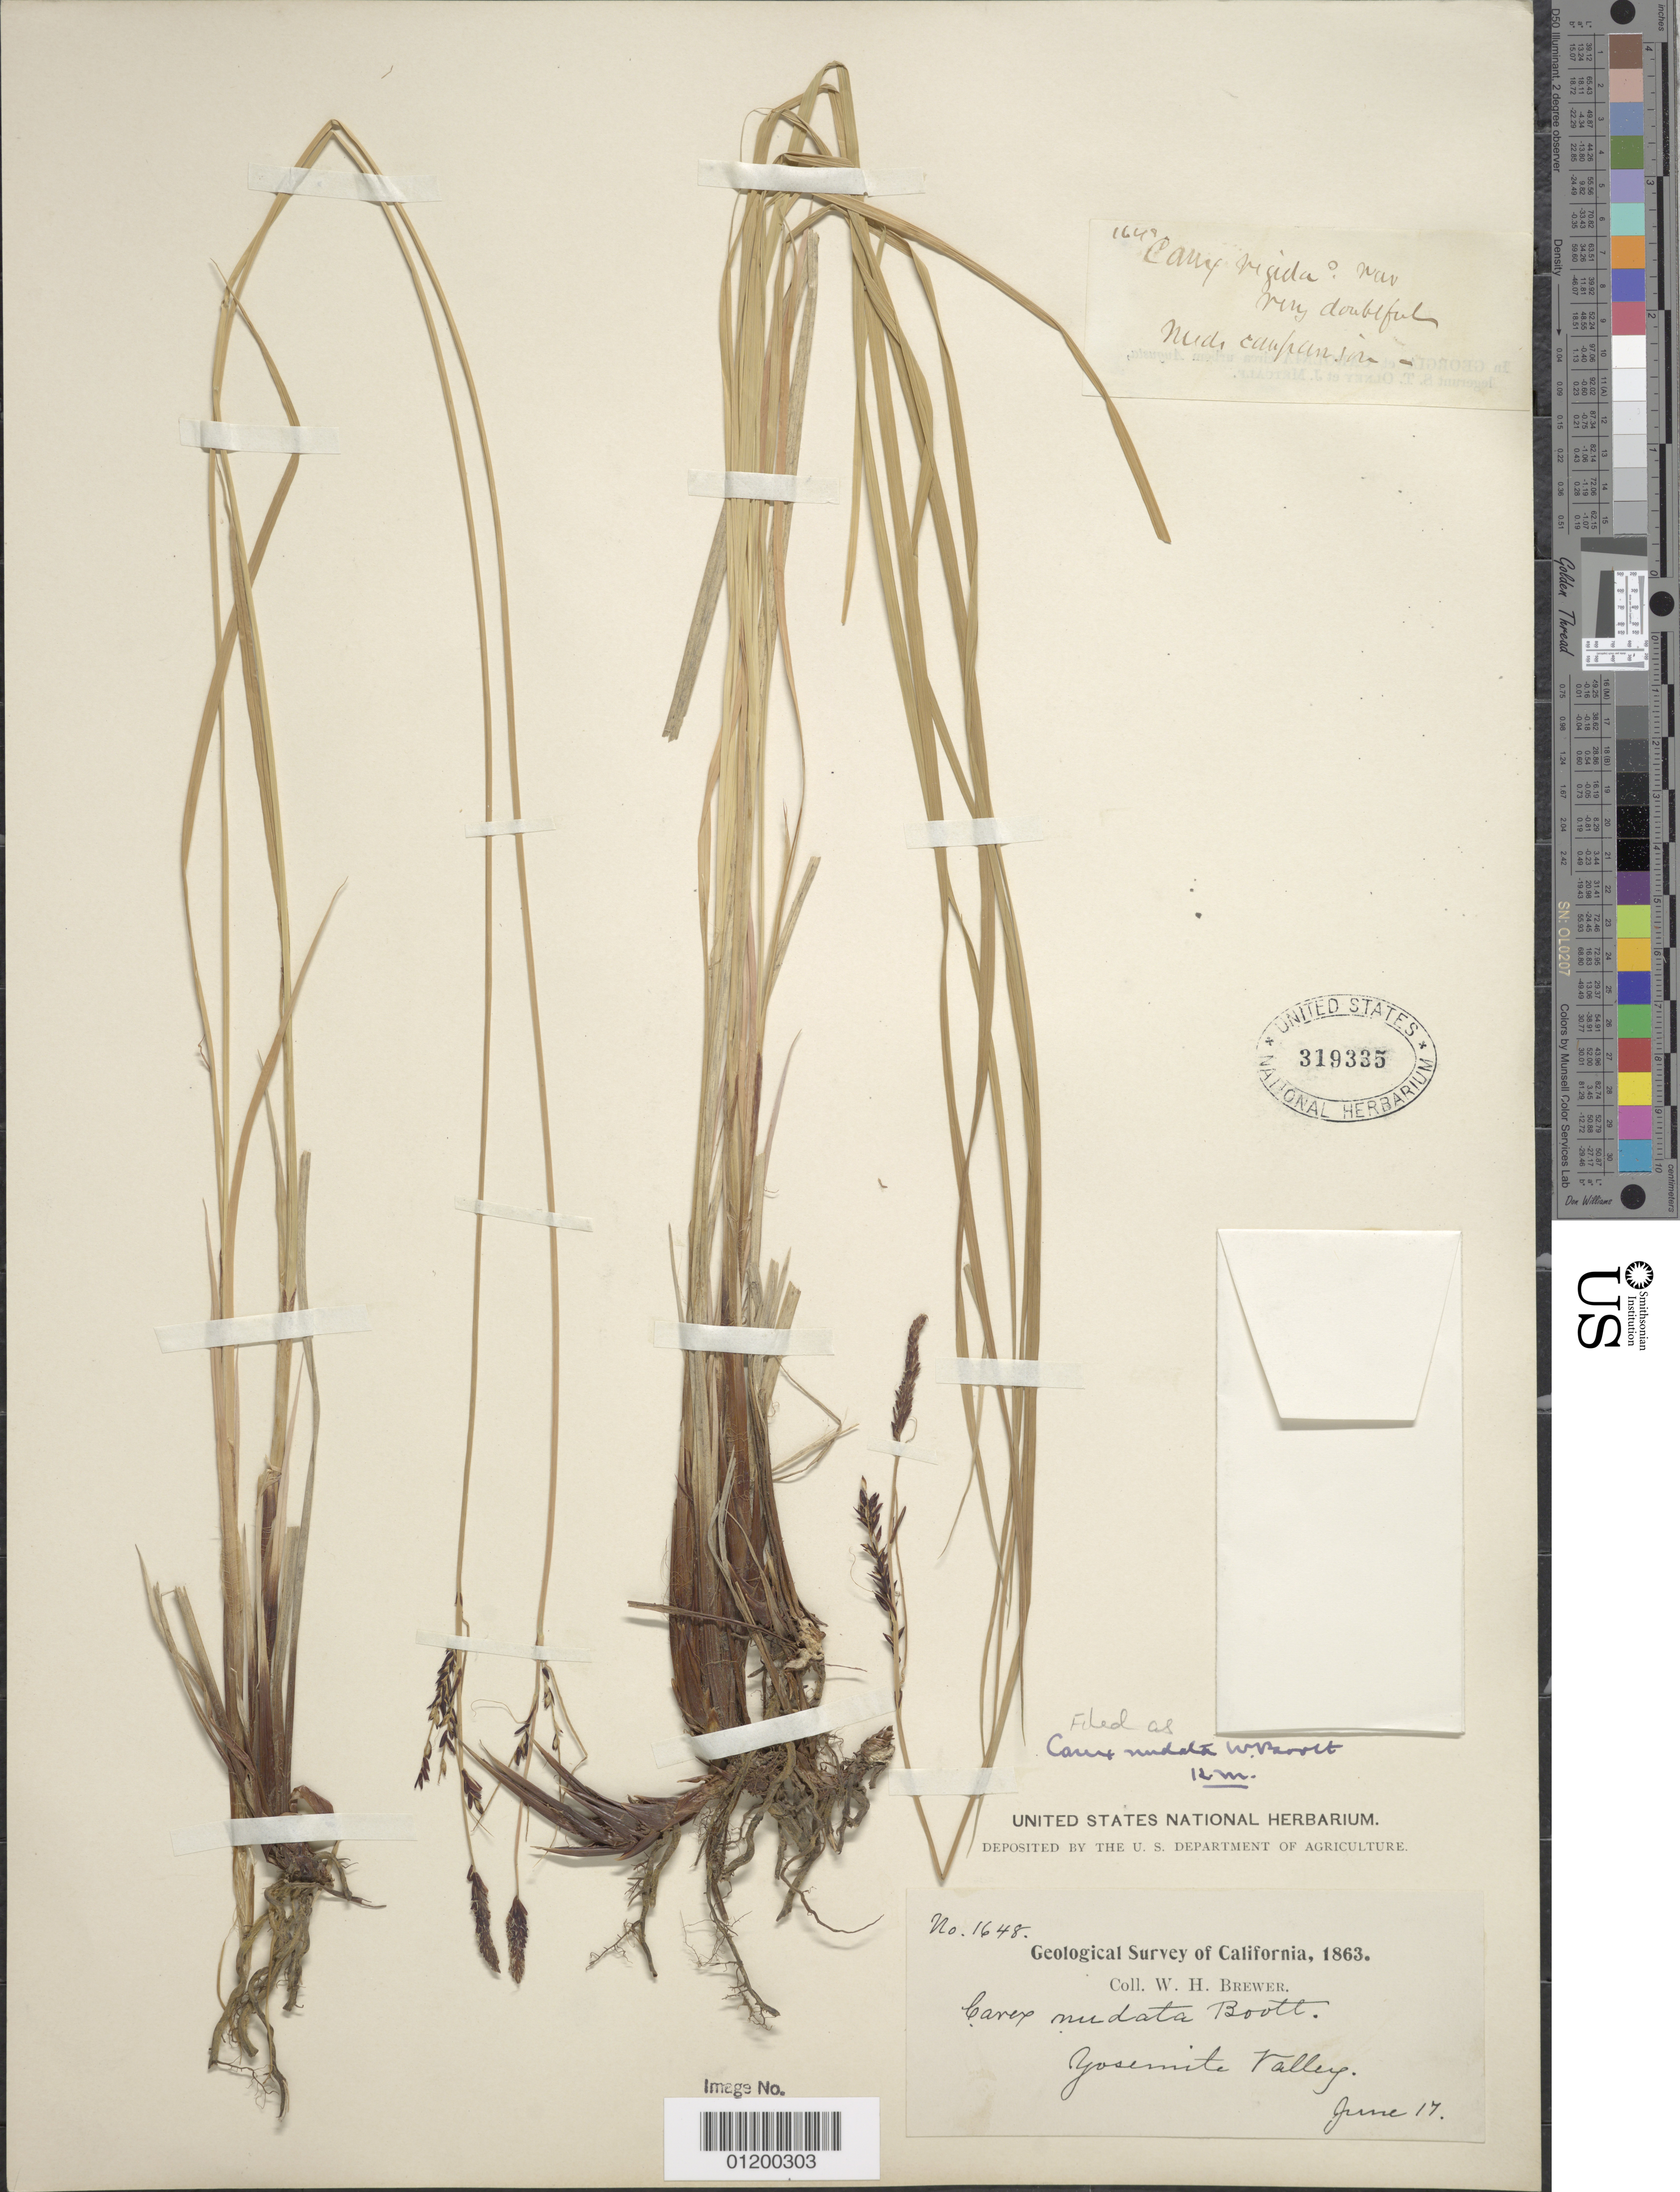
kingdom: Plantae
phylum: Tracheophyta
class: Liliopsida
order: Poales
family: Cyperaceae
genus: Carex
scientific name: Carex nudata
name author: W. Boott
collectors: W. H. Brewer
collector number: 1648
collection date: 1863-06-17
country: United States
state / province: California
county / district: Mariposa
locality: Yosemite Valley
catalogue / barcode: US 319335